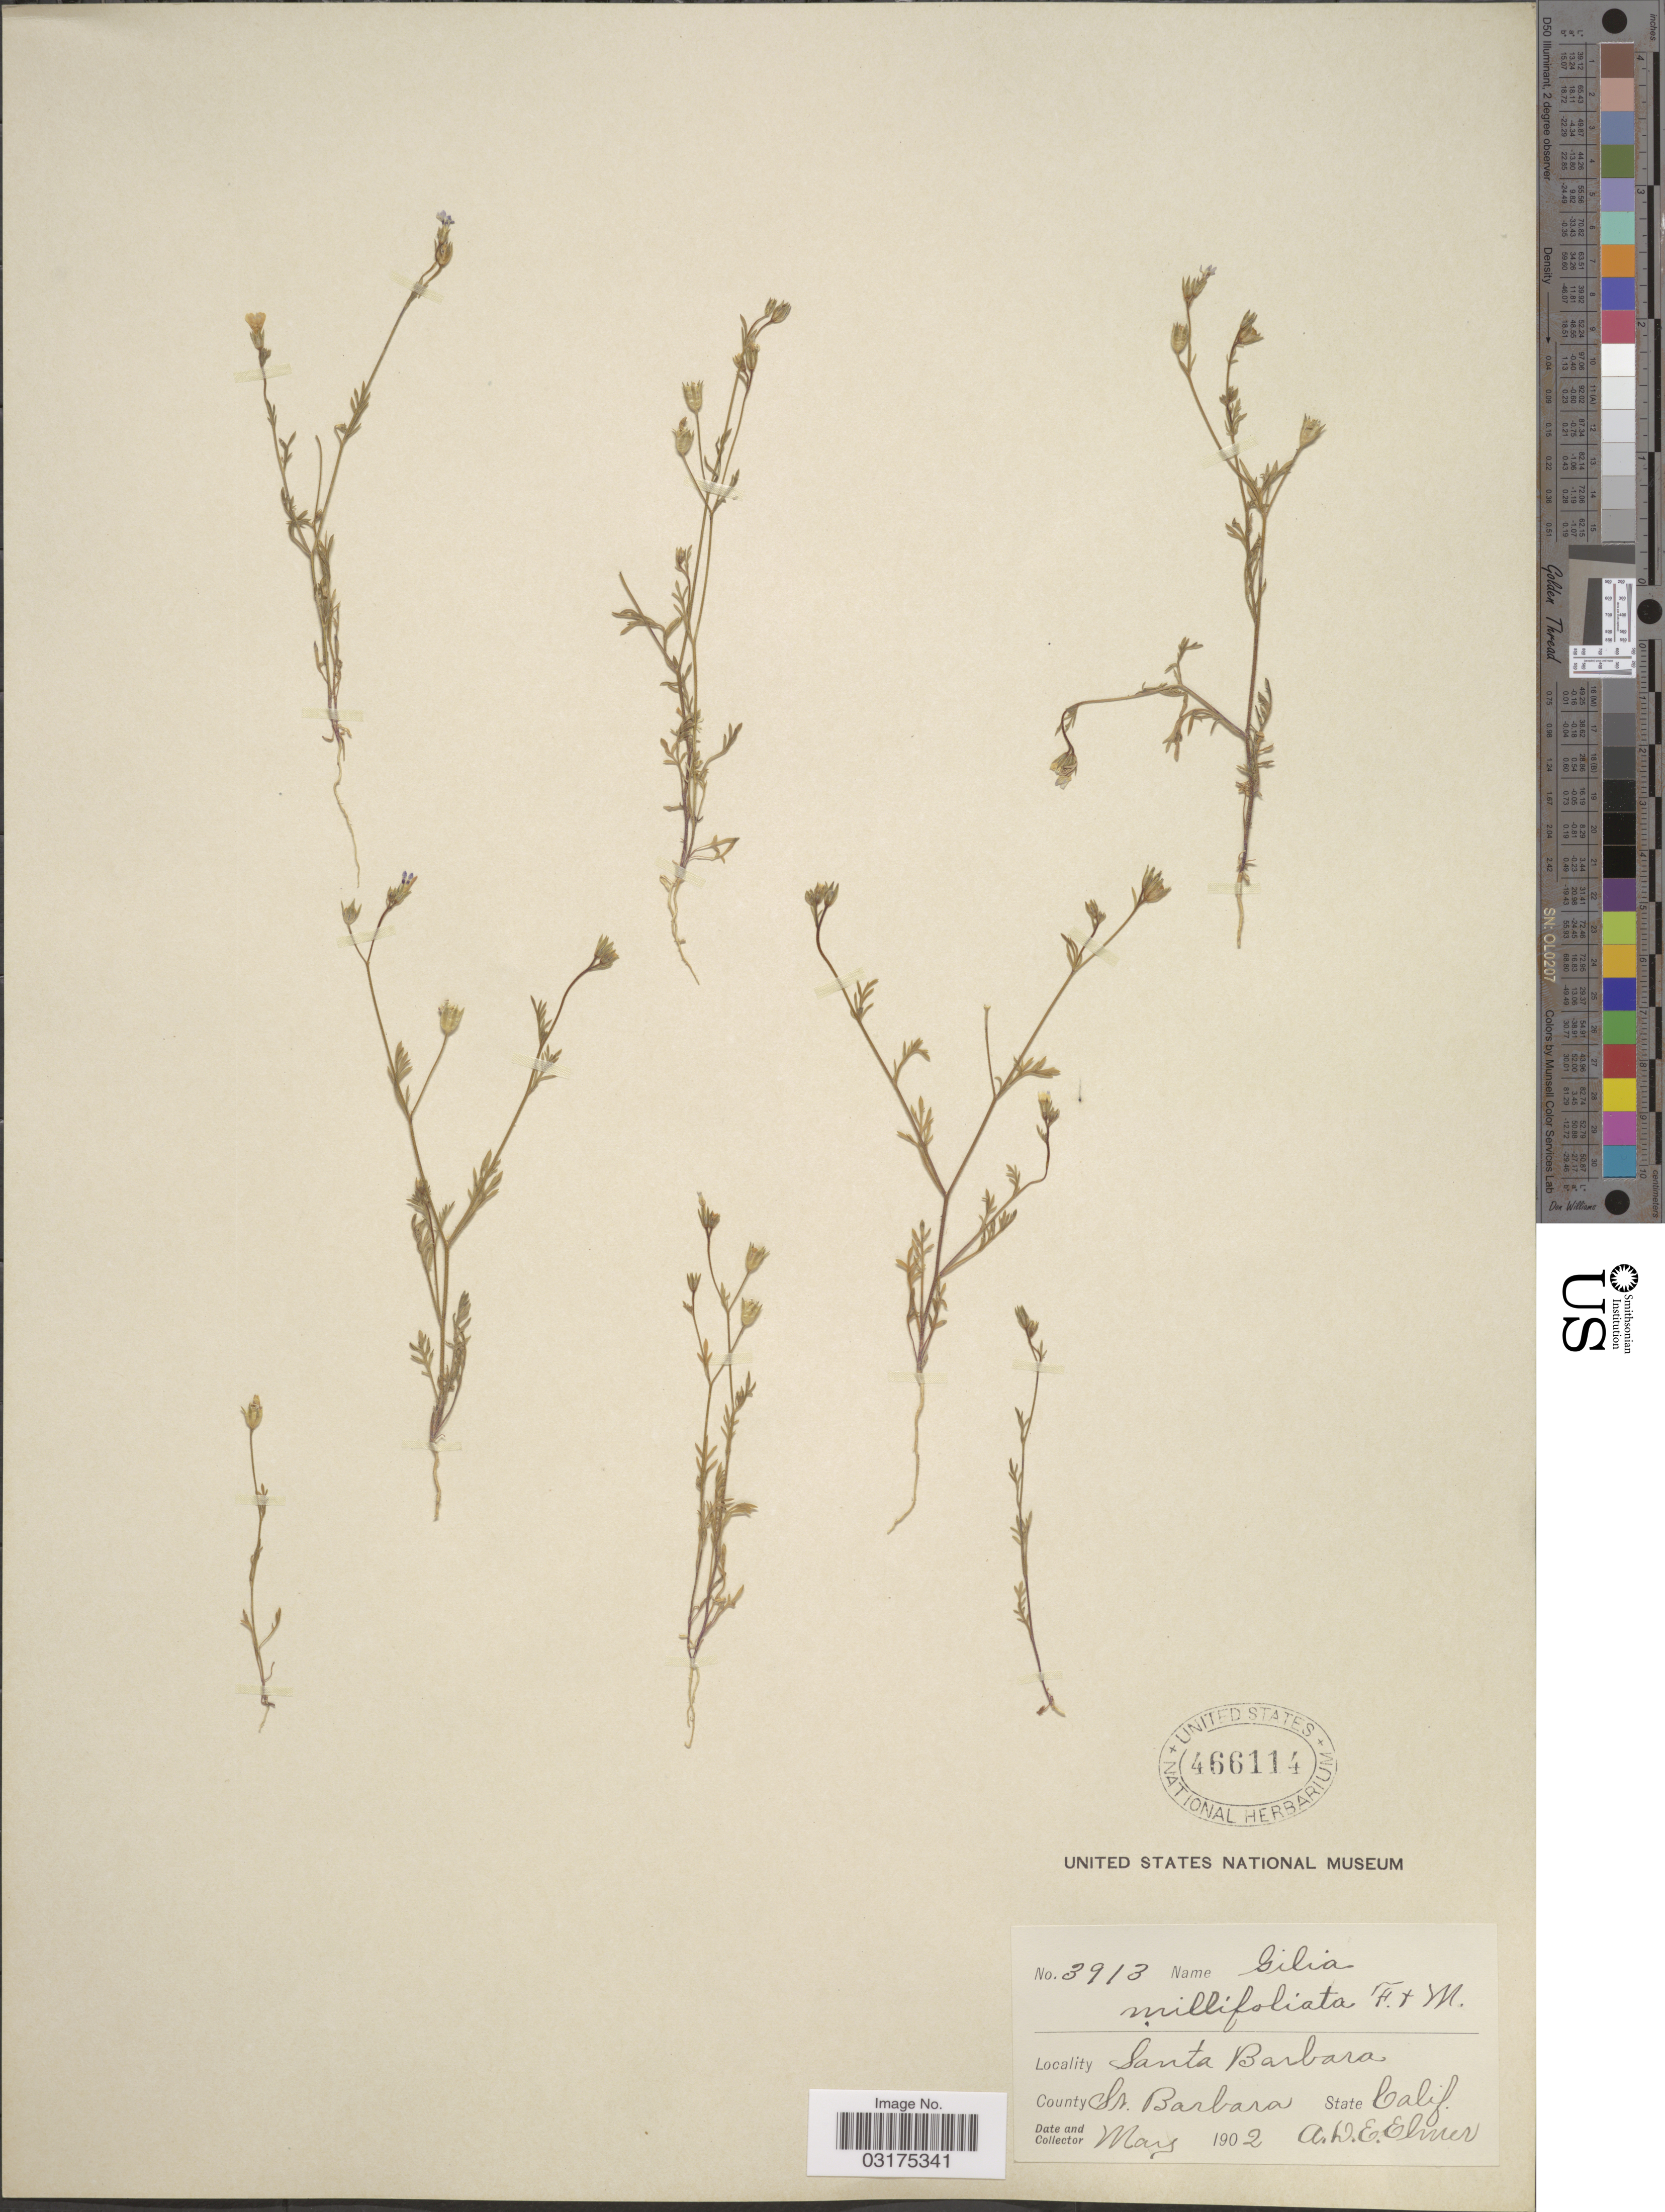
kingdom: Plantae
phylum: Tracheophyta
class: Magnoliopsida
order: Ericales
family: Polemoniaceae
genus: Gilia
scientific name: Gilia clivorum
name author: (Jeps.) V.E. Grant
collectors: A. D. E. Elmer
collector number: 3913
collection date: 1902-05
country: United States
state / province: California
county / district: Santa Barbara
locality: Santa Barbara, St. Barbara.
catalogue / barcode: US 466114